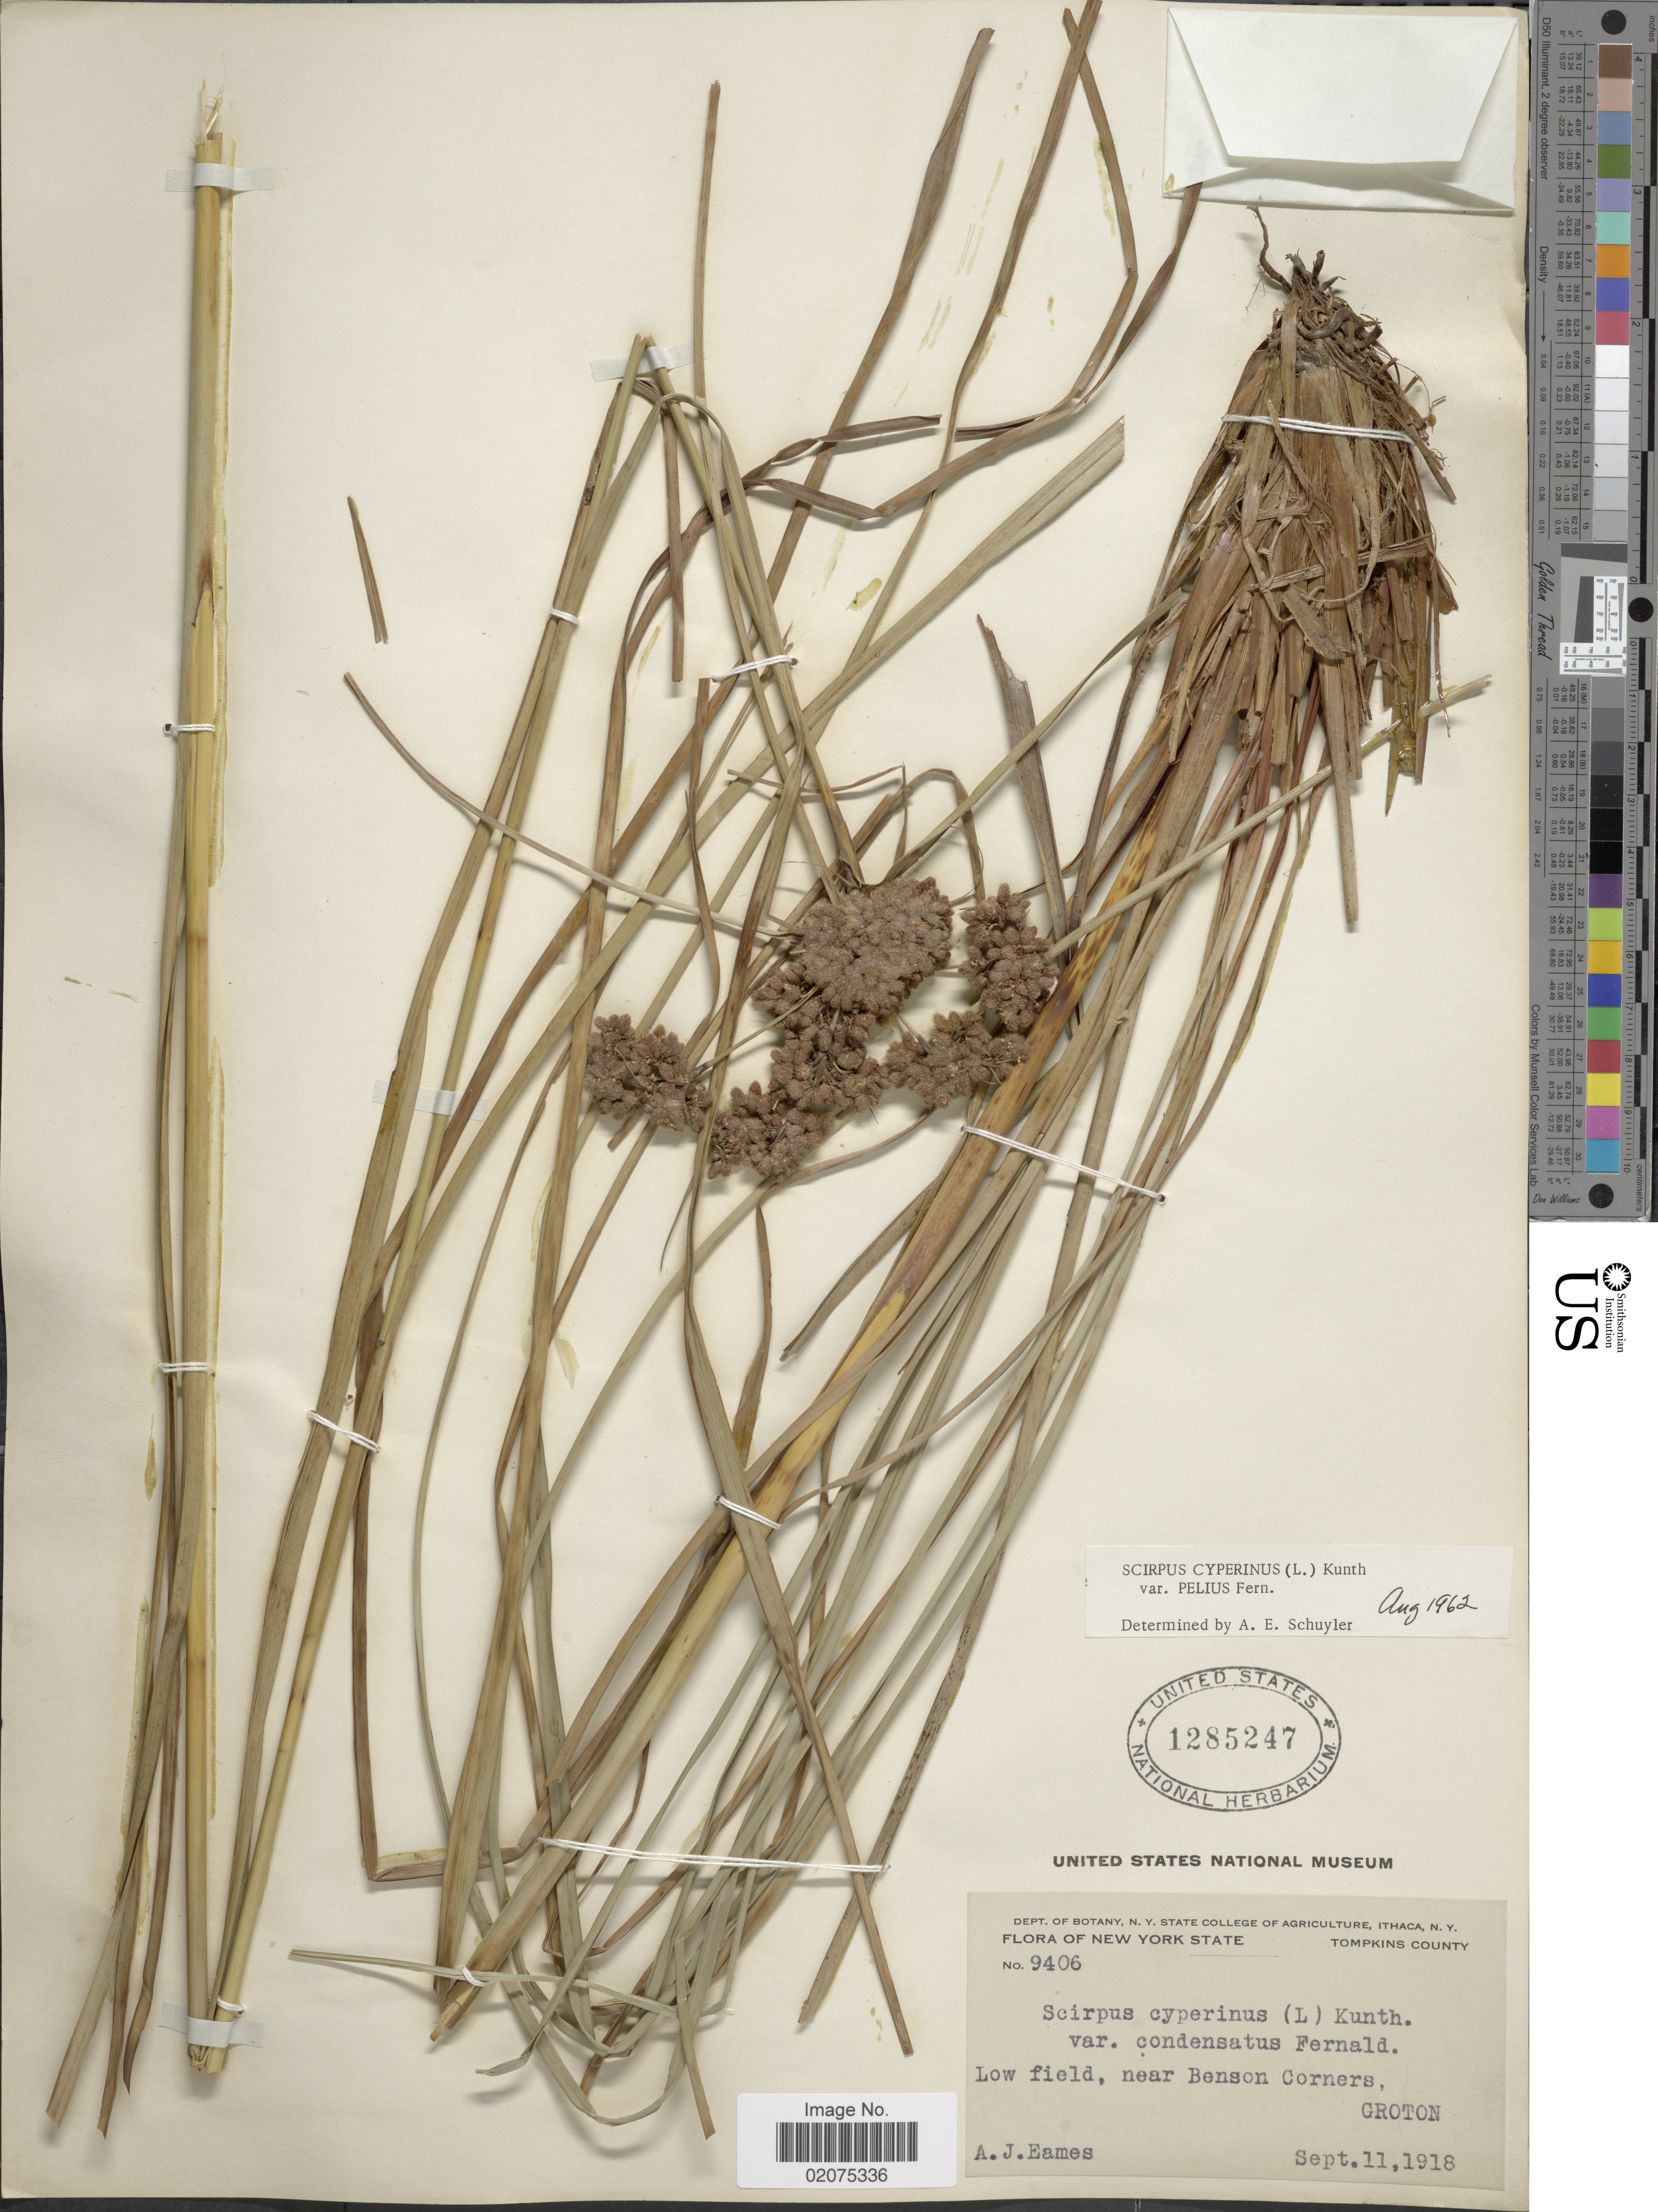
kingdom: Plantae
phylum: Tracheophyta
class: Liliopsida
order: Poales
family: Cyperaceae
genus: Scirpus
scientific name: Scirpus cyperinus var. pelius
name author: Fernald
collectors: A. J. Eames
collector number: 9406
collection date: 1918-09-11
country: United States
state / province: New York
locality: New York State. Tompkins County. Low field, near Benson Corners, Groton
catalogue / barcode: US 1285247